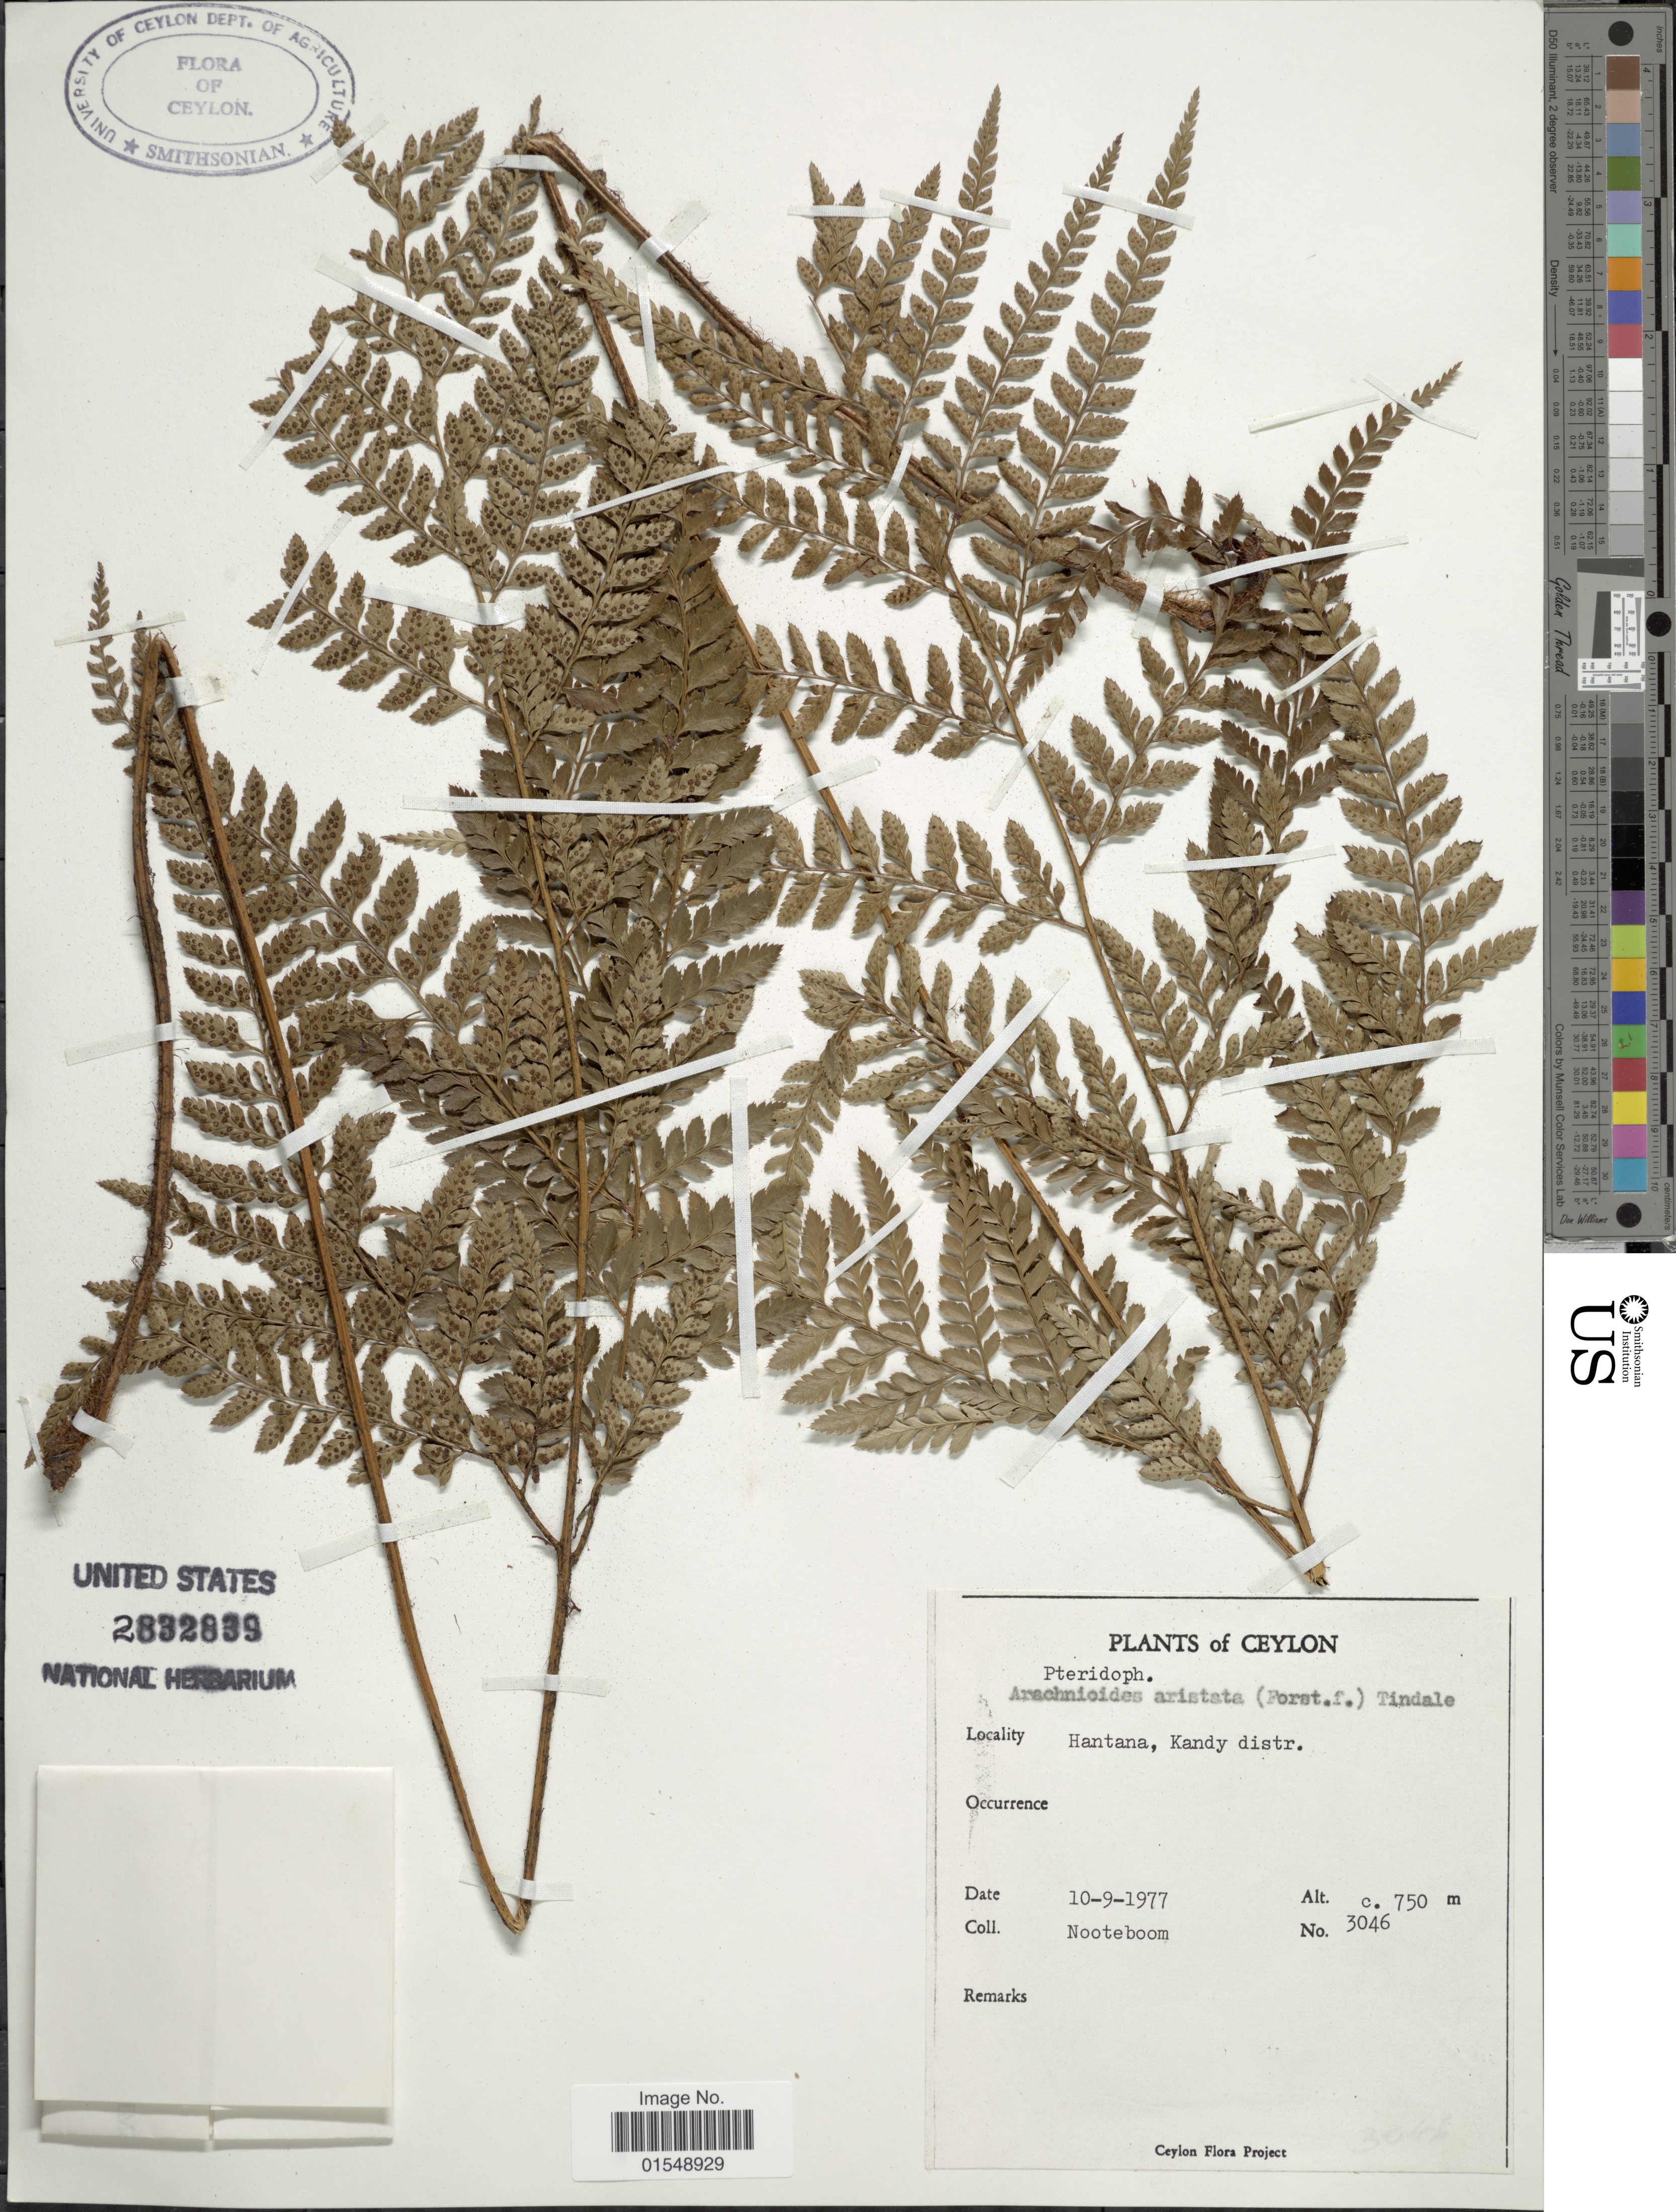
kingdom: Plantae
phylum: Tracheophyta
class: Polypodiopsida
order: Polypodiales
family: Dryopteridaceae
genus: Arachniodes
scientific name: Arachniodes aristata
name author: (G. Forst.) Tindale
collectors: Nooteboom, --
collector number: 3046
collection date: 1977-09-10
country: Sri Lanka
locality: Ceylon, Hantana, Kandy distr.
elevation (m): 750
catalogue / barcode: US 2832839